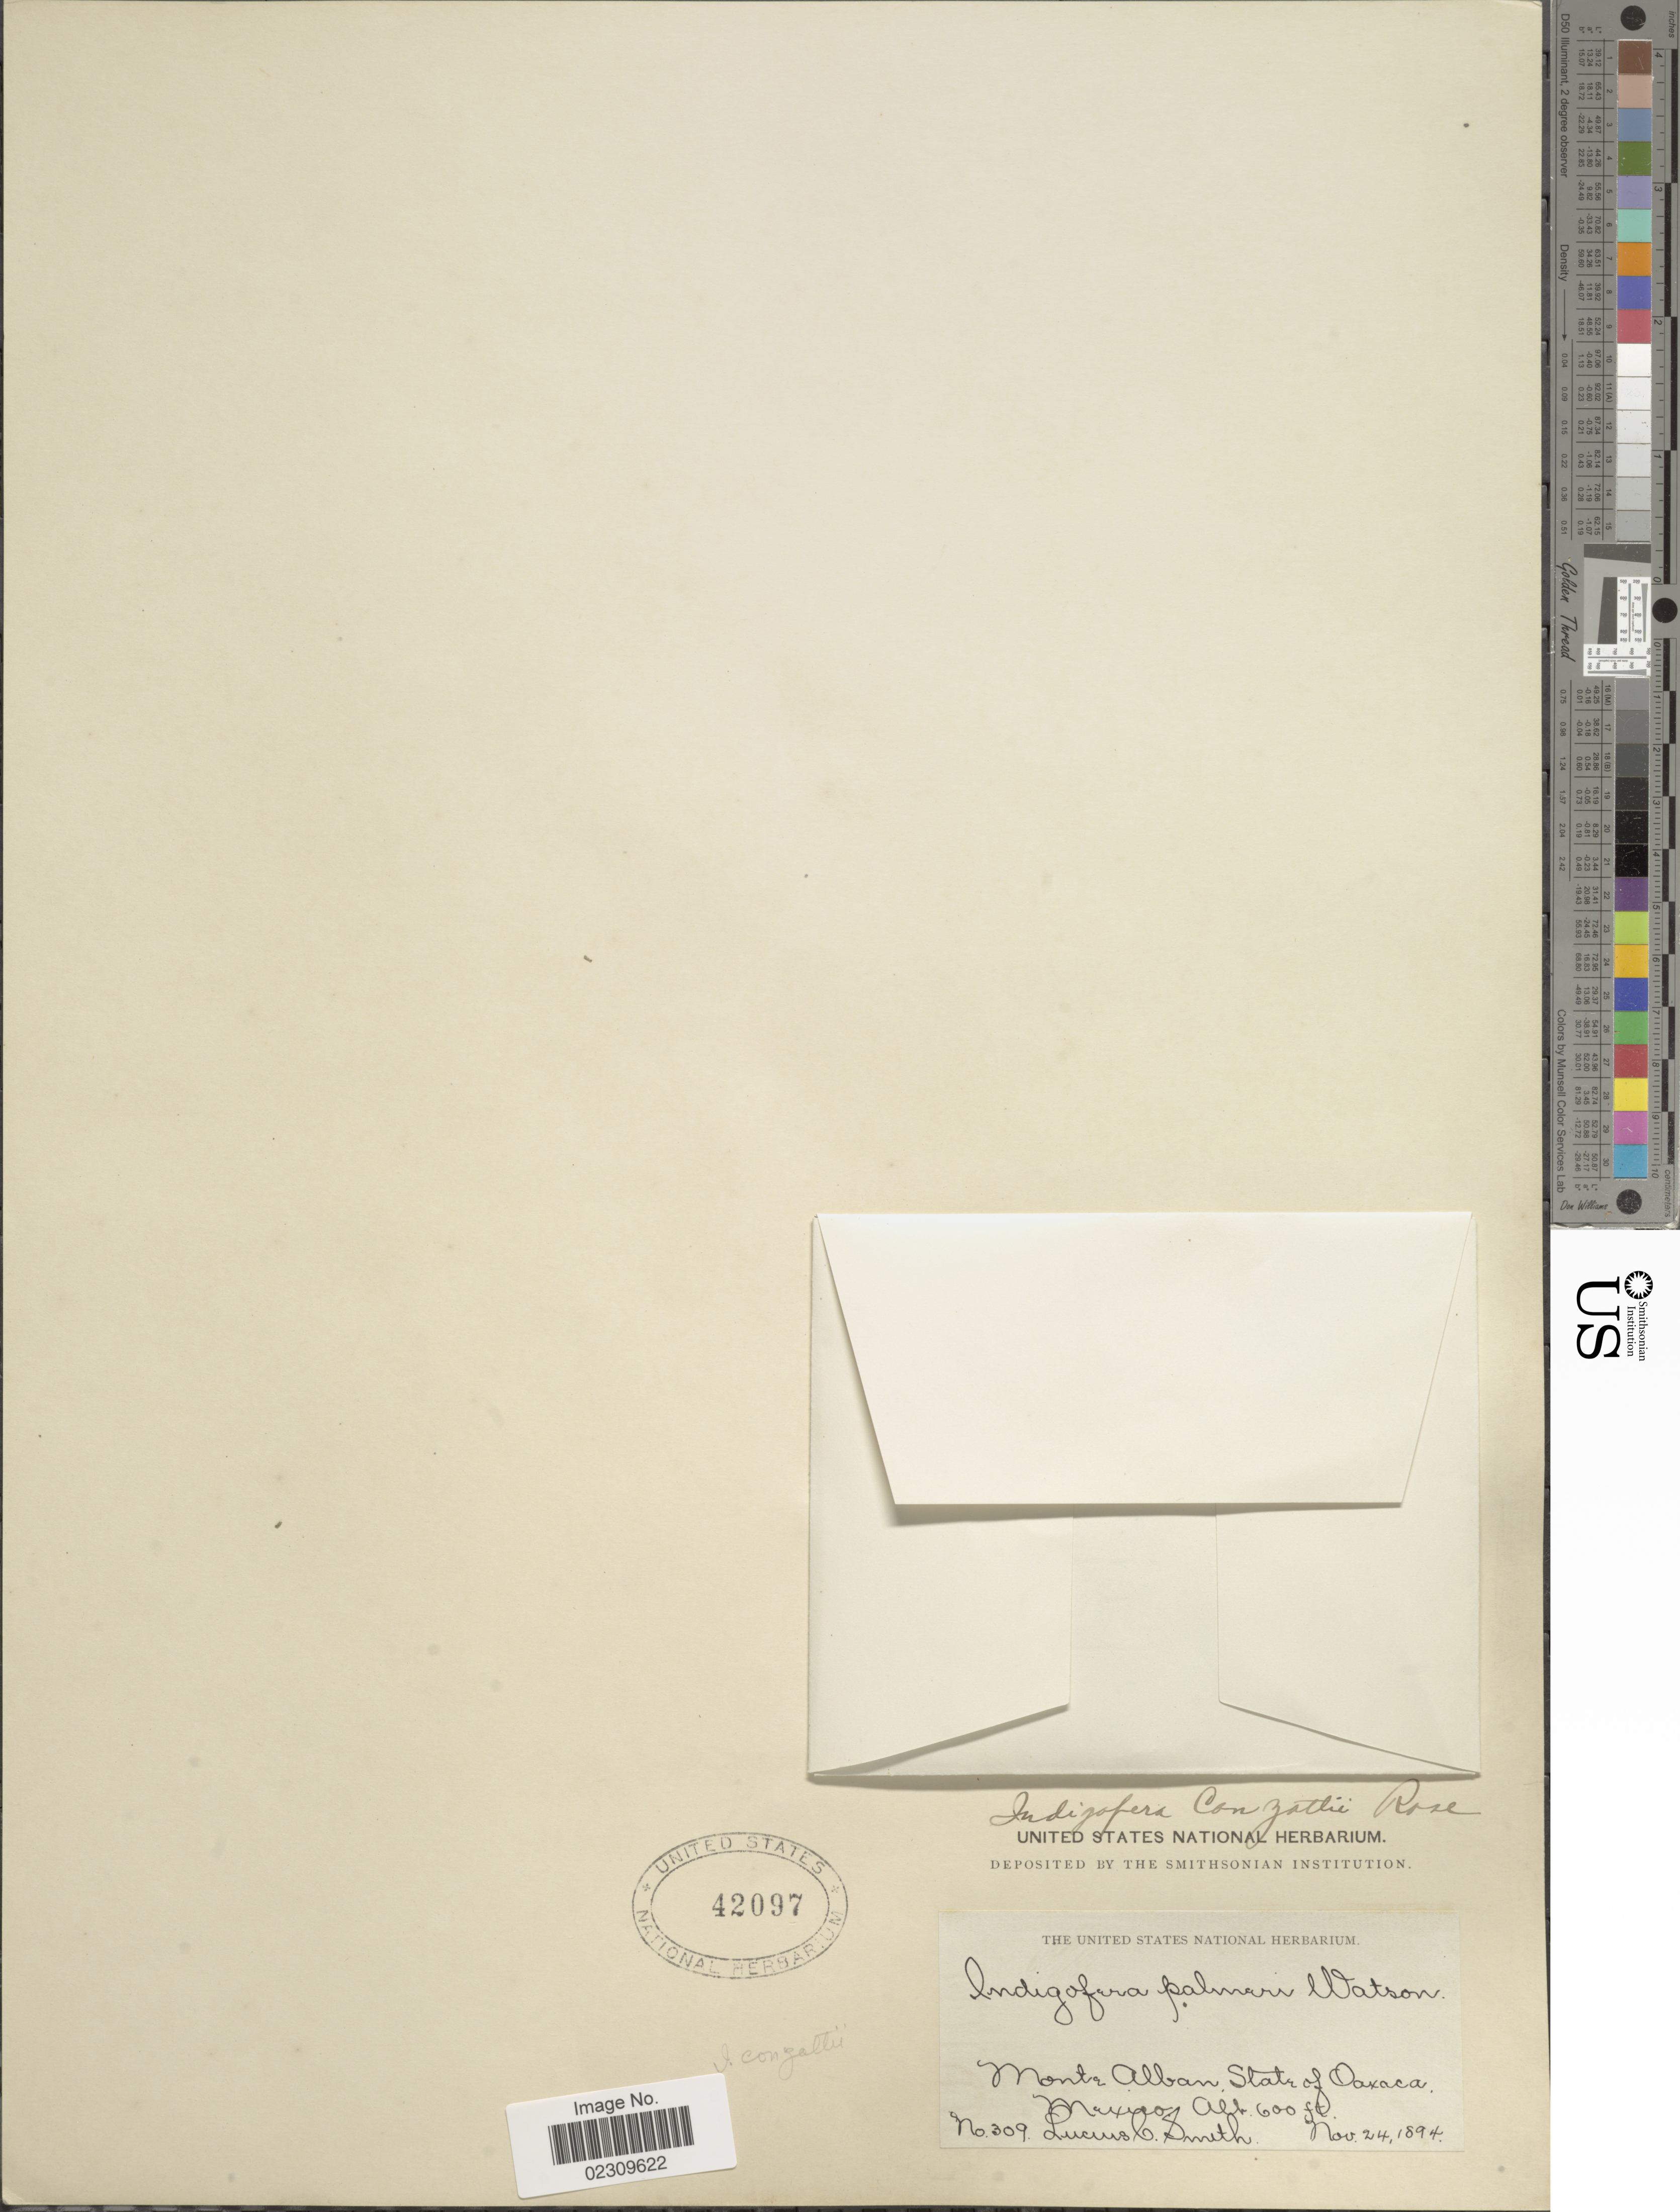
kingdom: Plantae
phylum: Tracheophyta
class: Magnoliopsida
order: Fabales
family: Fabaceae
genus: Indigofera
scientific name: Indigofera conzattii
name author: Rose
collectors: L. C. Smith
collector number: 309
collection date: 1894-11-24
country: Mexico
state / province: Oaxaca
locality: Monte Alban, State of Oaxaca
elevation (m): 183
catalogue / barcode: US 42097